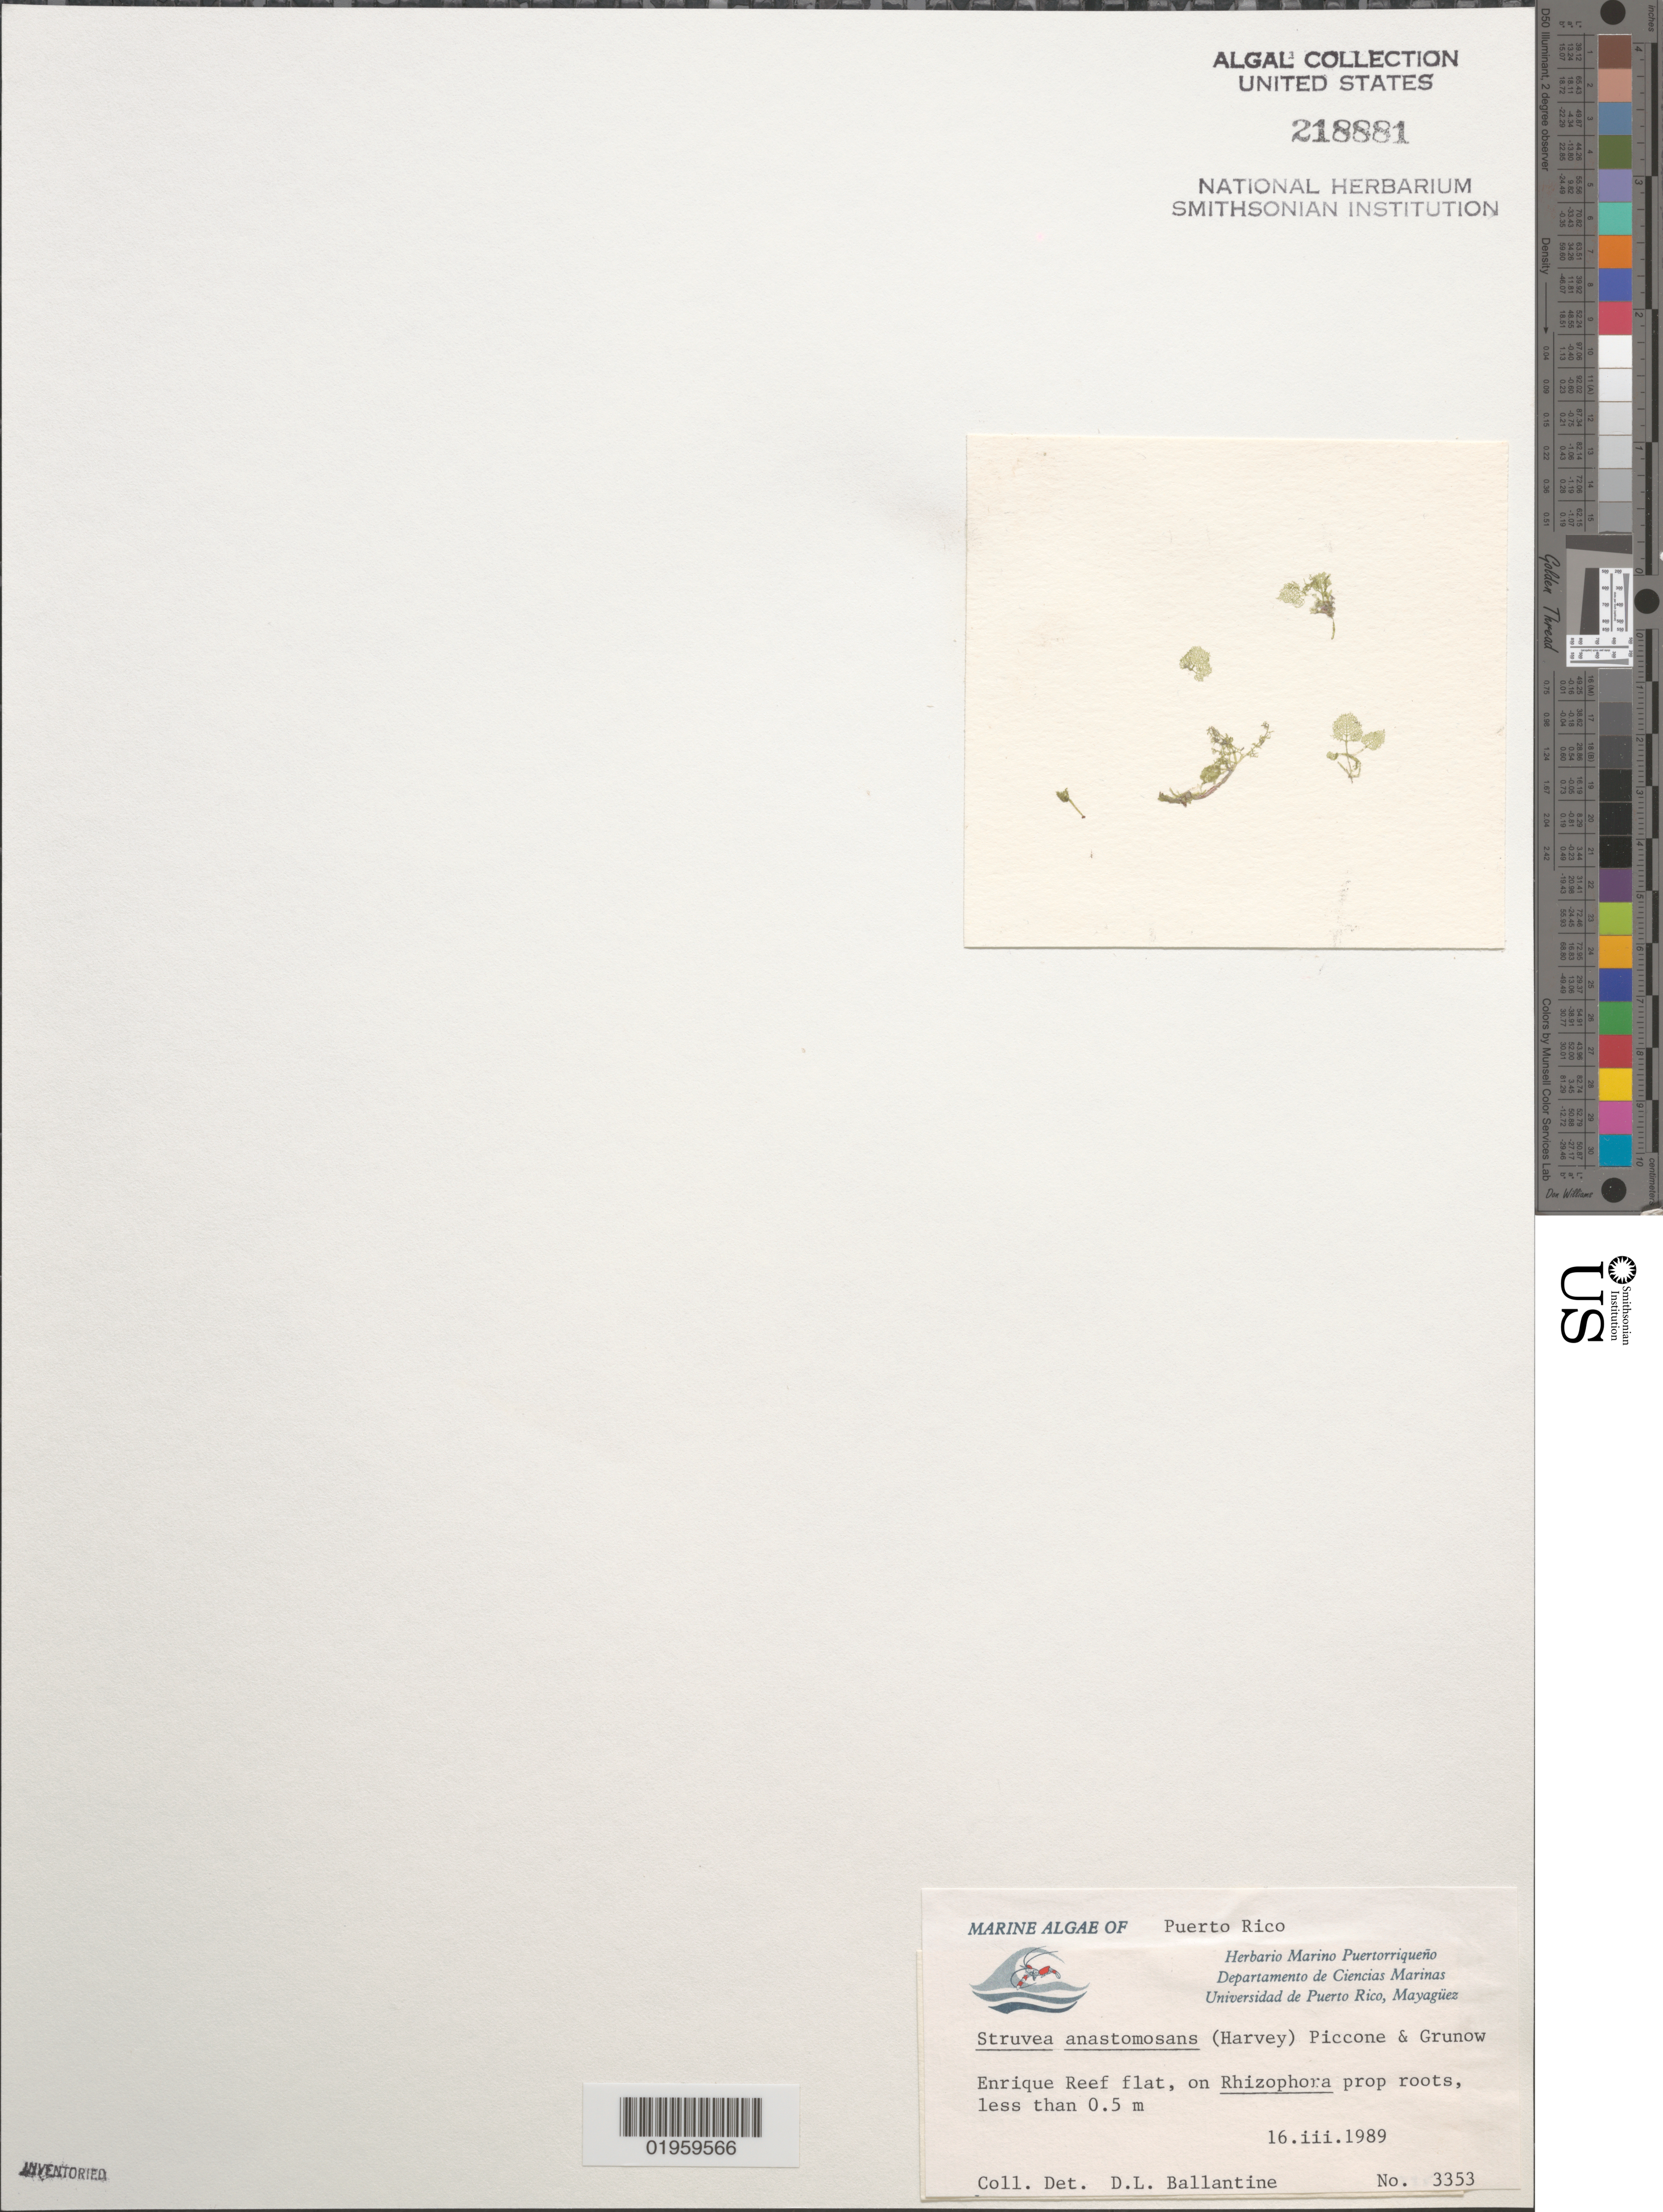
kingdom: Plantae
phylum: Chlorophyta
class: Ulvophyceae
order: Siphonocladales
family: Boodleaceae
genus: Struvea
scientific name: Struvea anastomosans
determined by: Ballantine, D. L.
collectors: D.L. Ballantine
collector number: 3353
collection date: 1989-03-16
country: Puerto Rico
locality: Enrique Reef flat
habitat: On rhizophora prop roots.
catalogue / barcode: US 218881